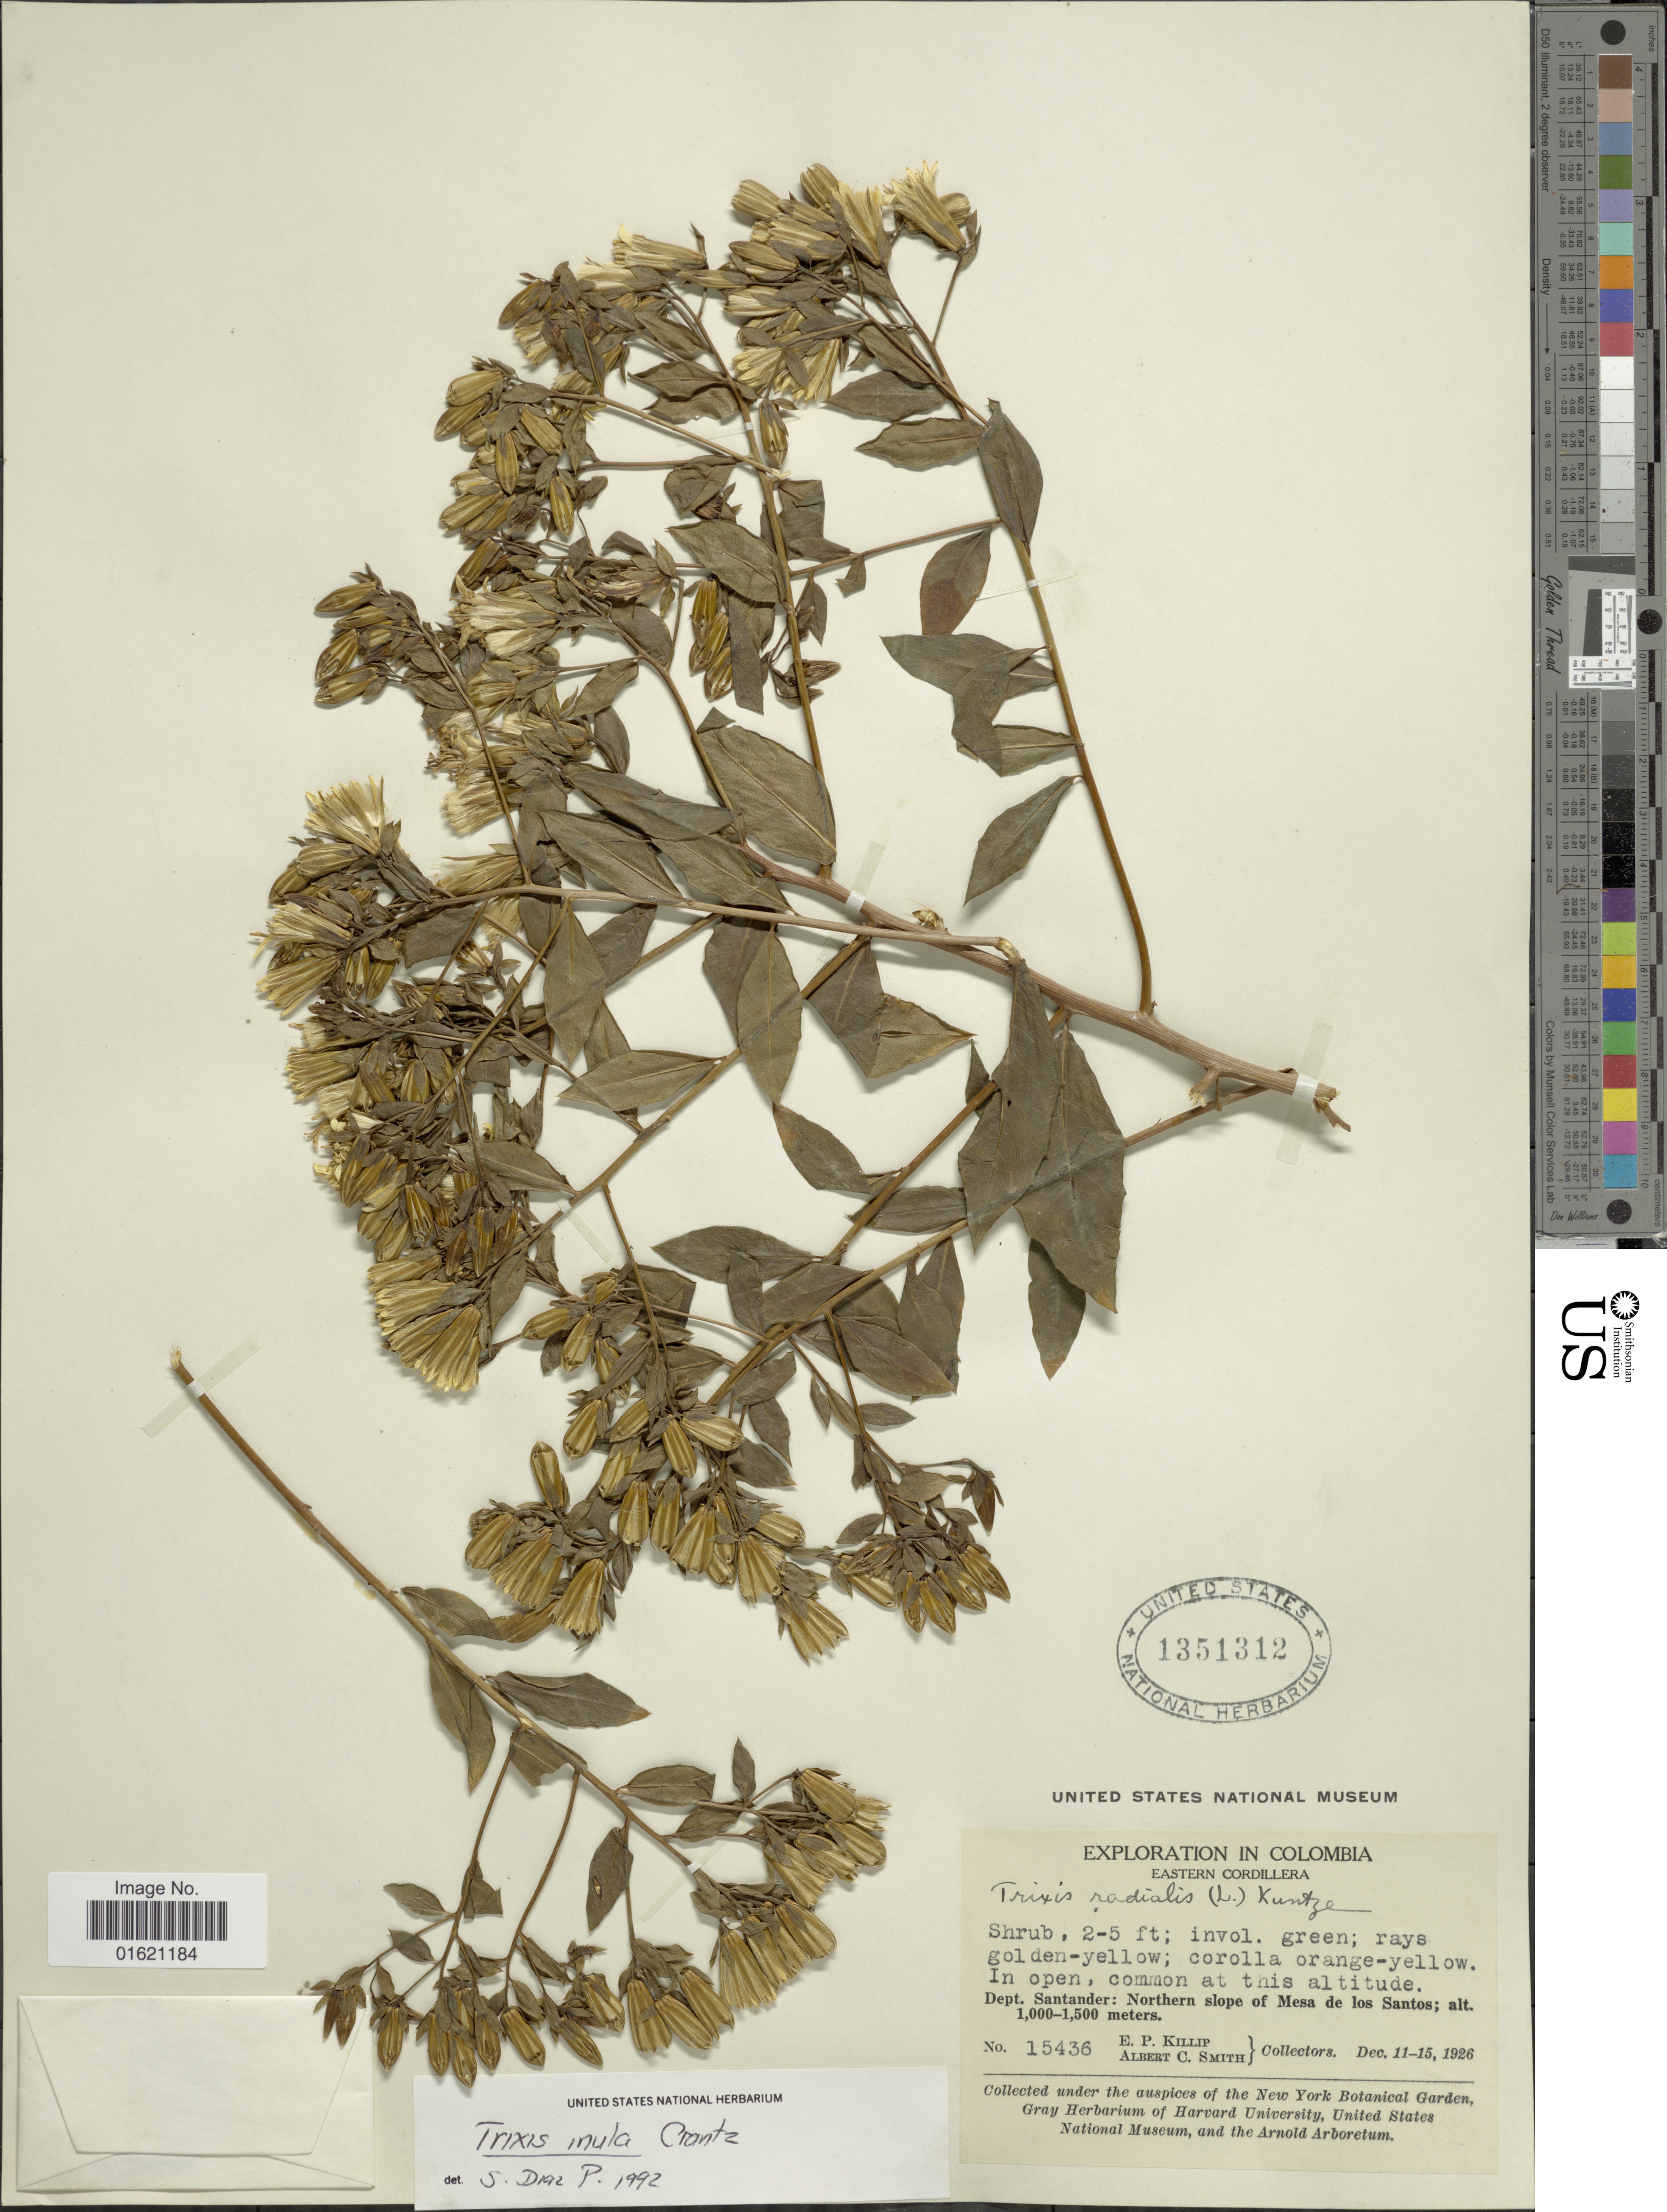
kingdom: Plantae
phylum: Tracheophyta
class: Magnoliopsida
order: Asterales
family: Asteraceae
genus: Trixis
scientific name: Trixis inula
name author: Crantz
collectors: E. P. Killip & A. C. Smith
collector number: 15436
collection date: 1926-12-11/1926-12-15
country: Colombia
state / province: Santander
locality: Eastern Cordillera, Dept. Santander: Northern slope of Mesa de los Santos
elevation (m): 1000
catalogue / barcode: US 1351312